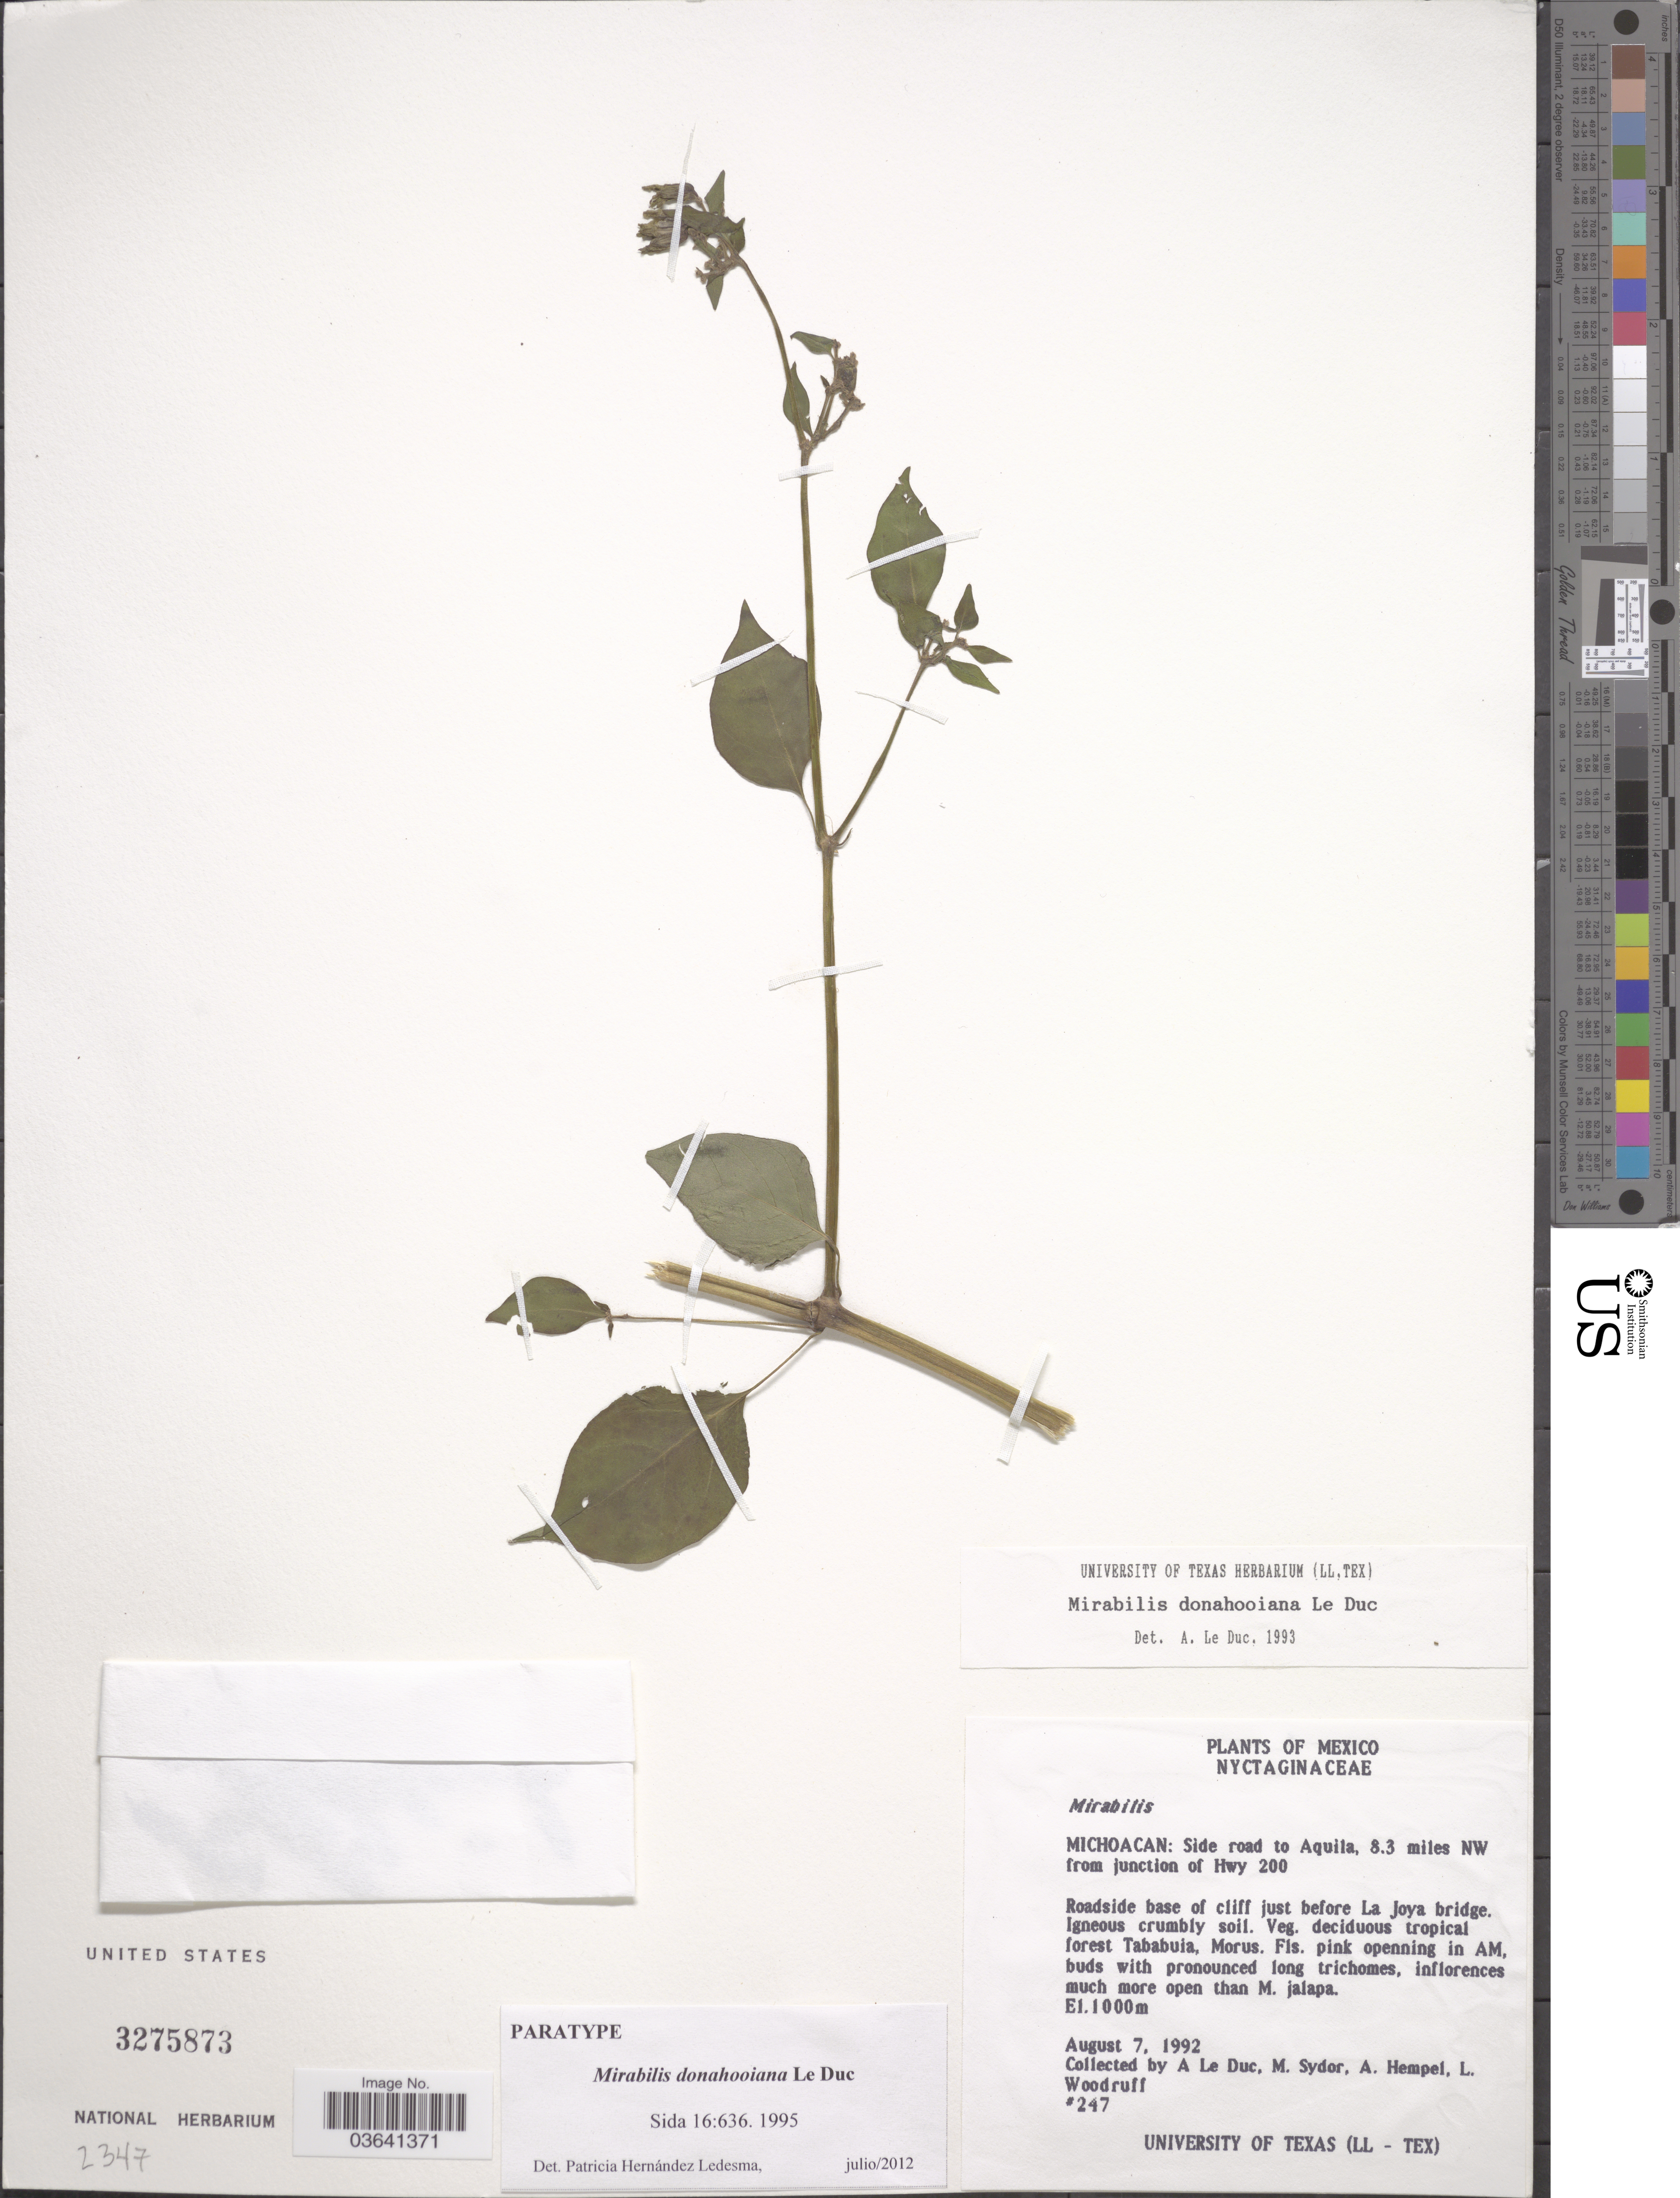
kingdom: Plantae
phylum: Tracheophyta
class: Magnoliopsida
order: Caryophyllales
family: Nyctaginaceae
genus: Mirabilis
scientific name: Mirabilis donahooiana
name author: Le Duc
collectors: A. Le Duc, M. Sydor, A. Hempel & L. Woodruff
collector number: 247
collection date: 1992-08-07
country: Mexico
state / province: Michoacán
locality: Side road to Aquila, 8.3 miles NW from junction of Hwy 200. Just before La Joya bridge.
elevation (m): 1000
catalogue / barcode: US 3275873